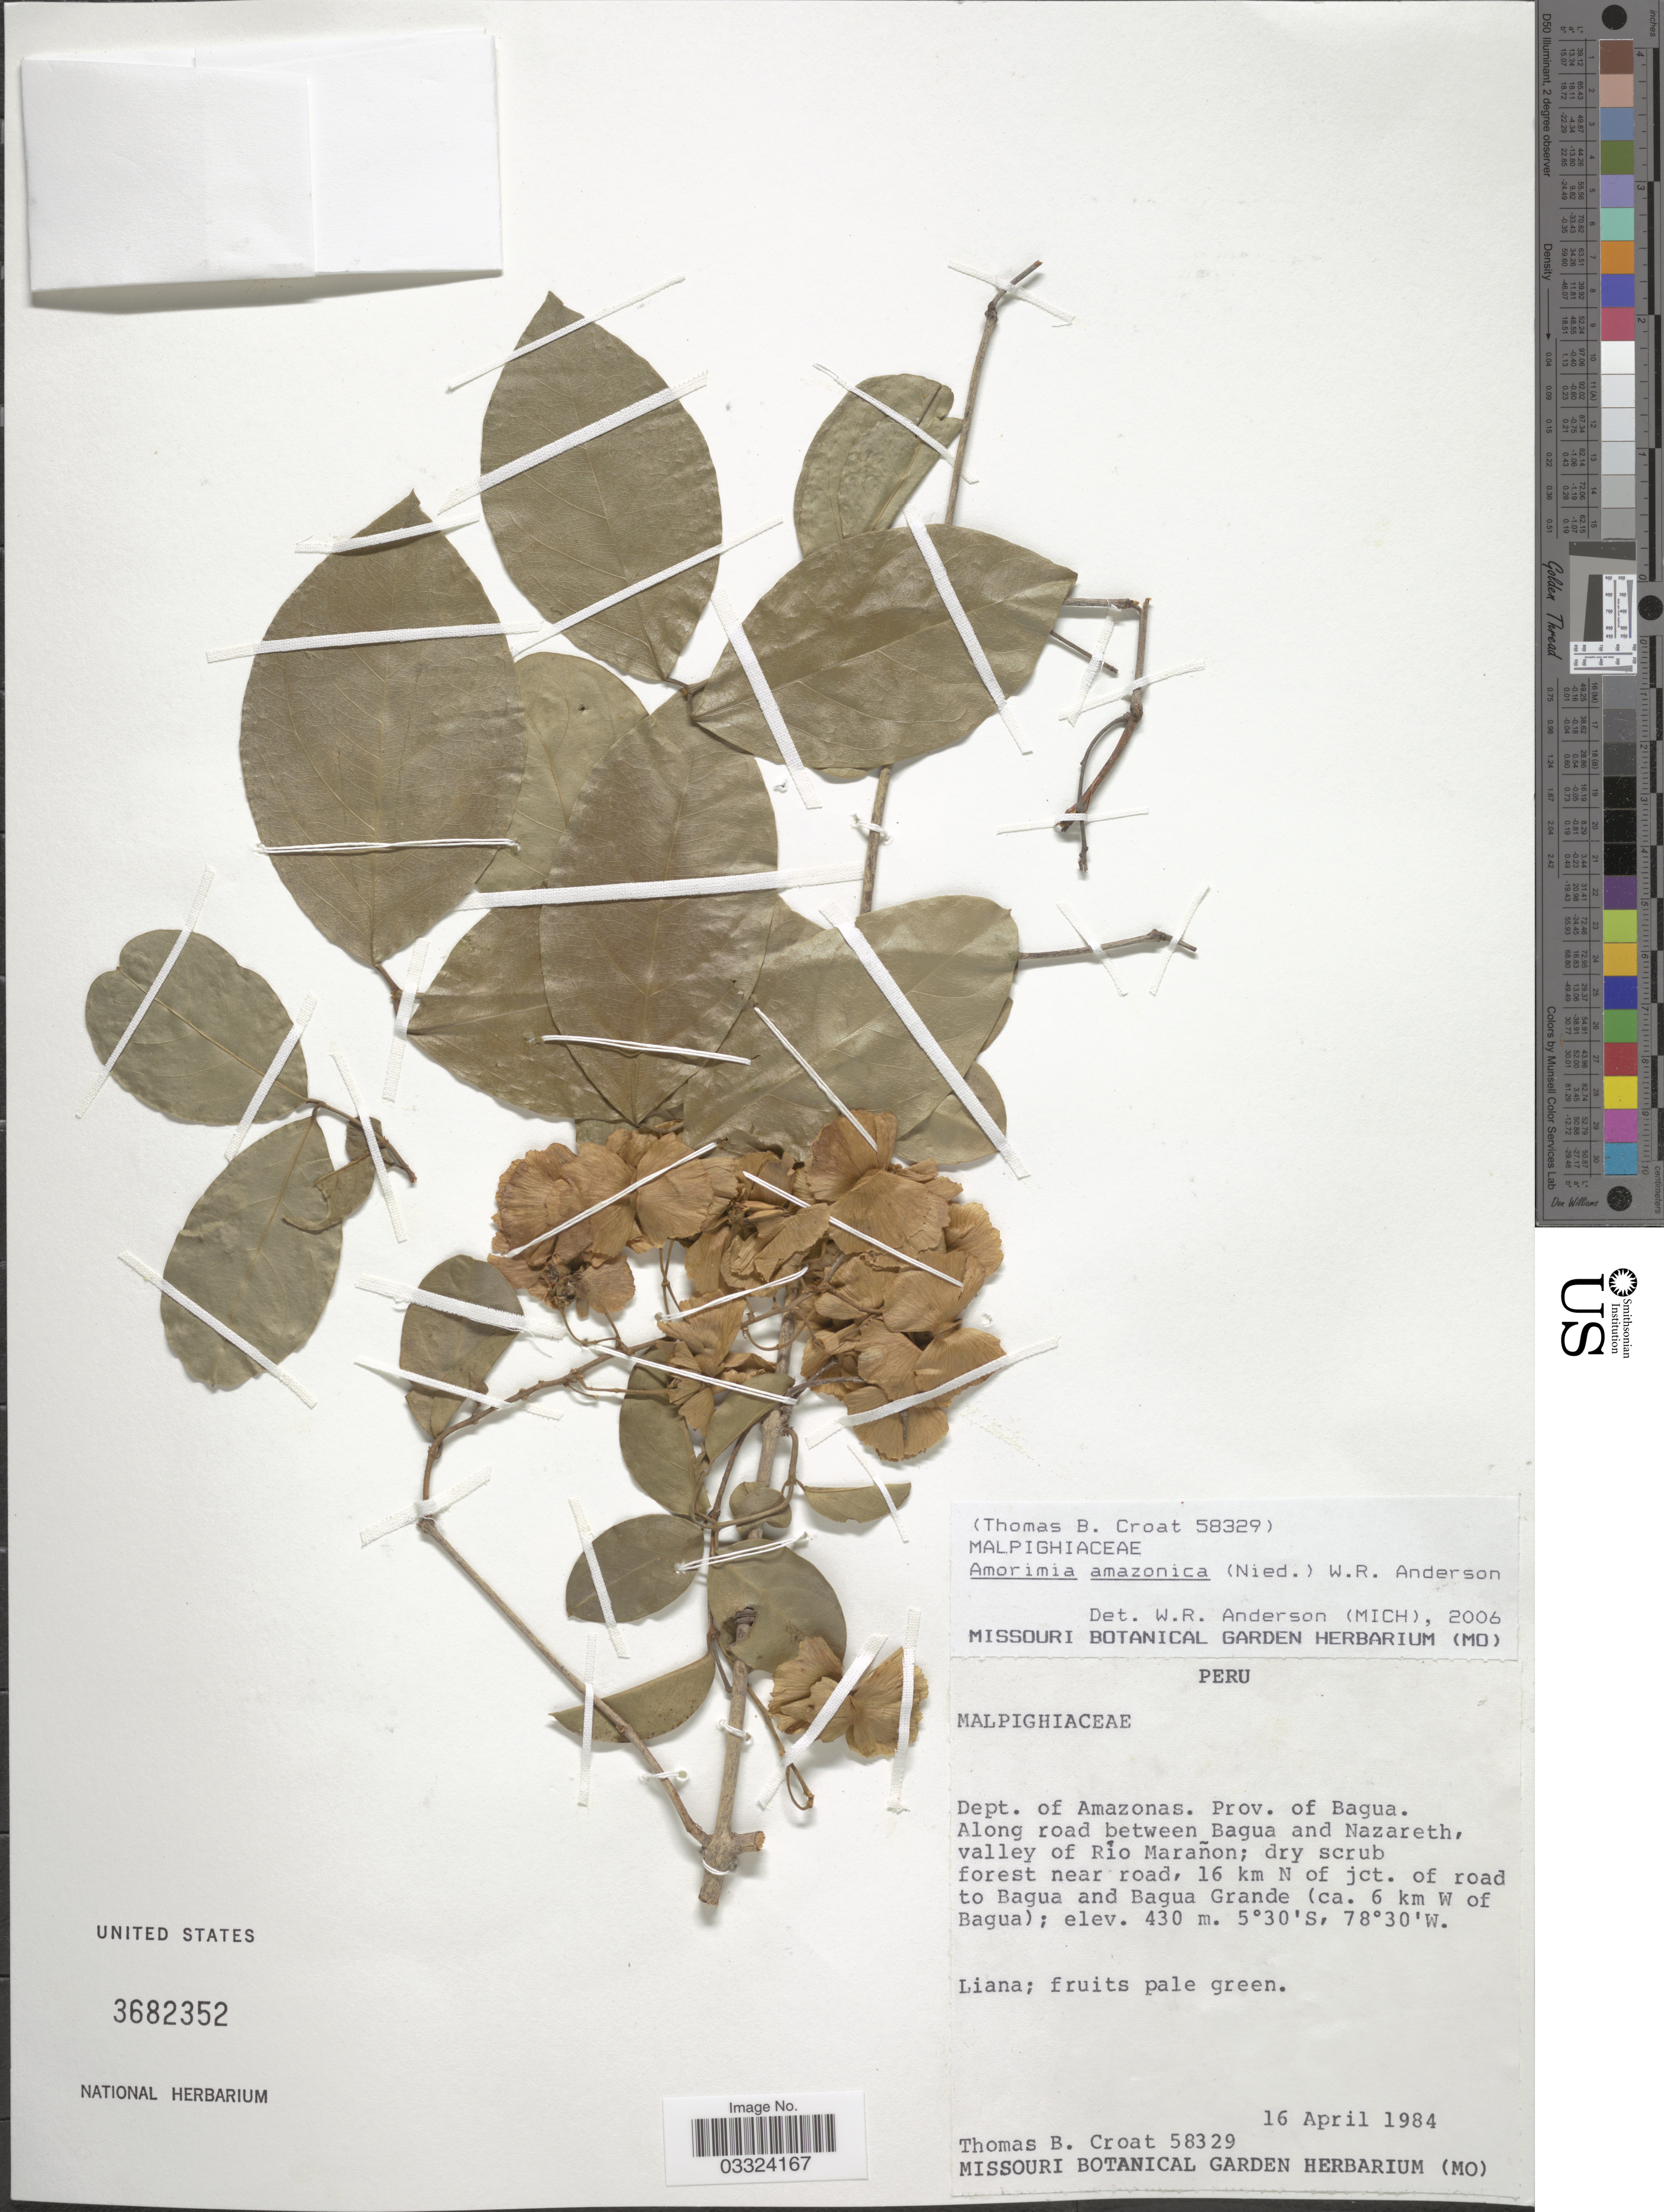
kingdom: Plantae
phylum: Tracheophyta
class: Magnoliopsida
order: Malpighiales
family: Malpighiaceae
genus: Amorimia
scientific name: Amorimia amazonica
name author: (Nied.) W.R. Anderson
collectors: T. B. Croat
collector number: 58329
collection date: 1984-04-16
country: Peru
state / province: Amazonas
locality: Dept. of Amazonas. Prov. of Bagua. Along road between Bagua and Nazareth, valley of Rio Marañon. 16 km N of jct. of road to Bagua and Bagua Grande (ca. 6 km W of Bagua).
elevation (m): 430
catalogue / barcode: US 3682352